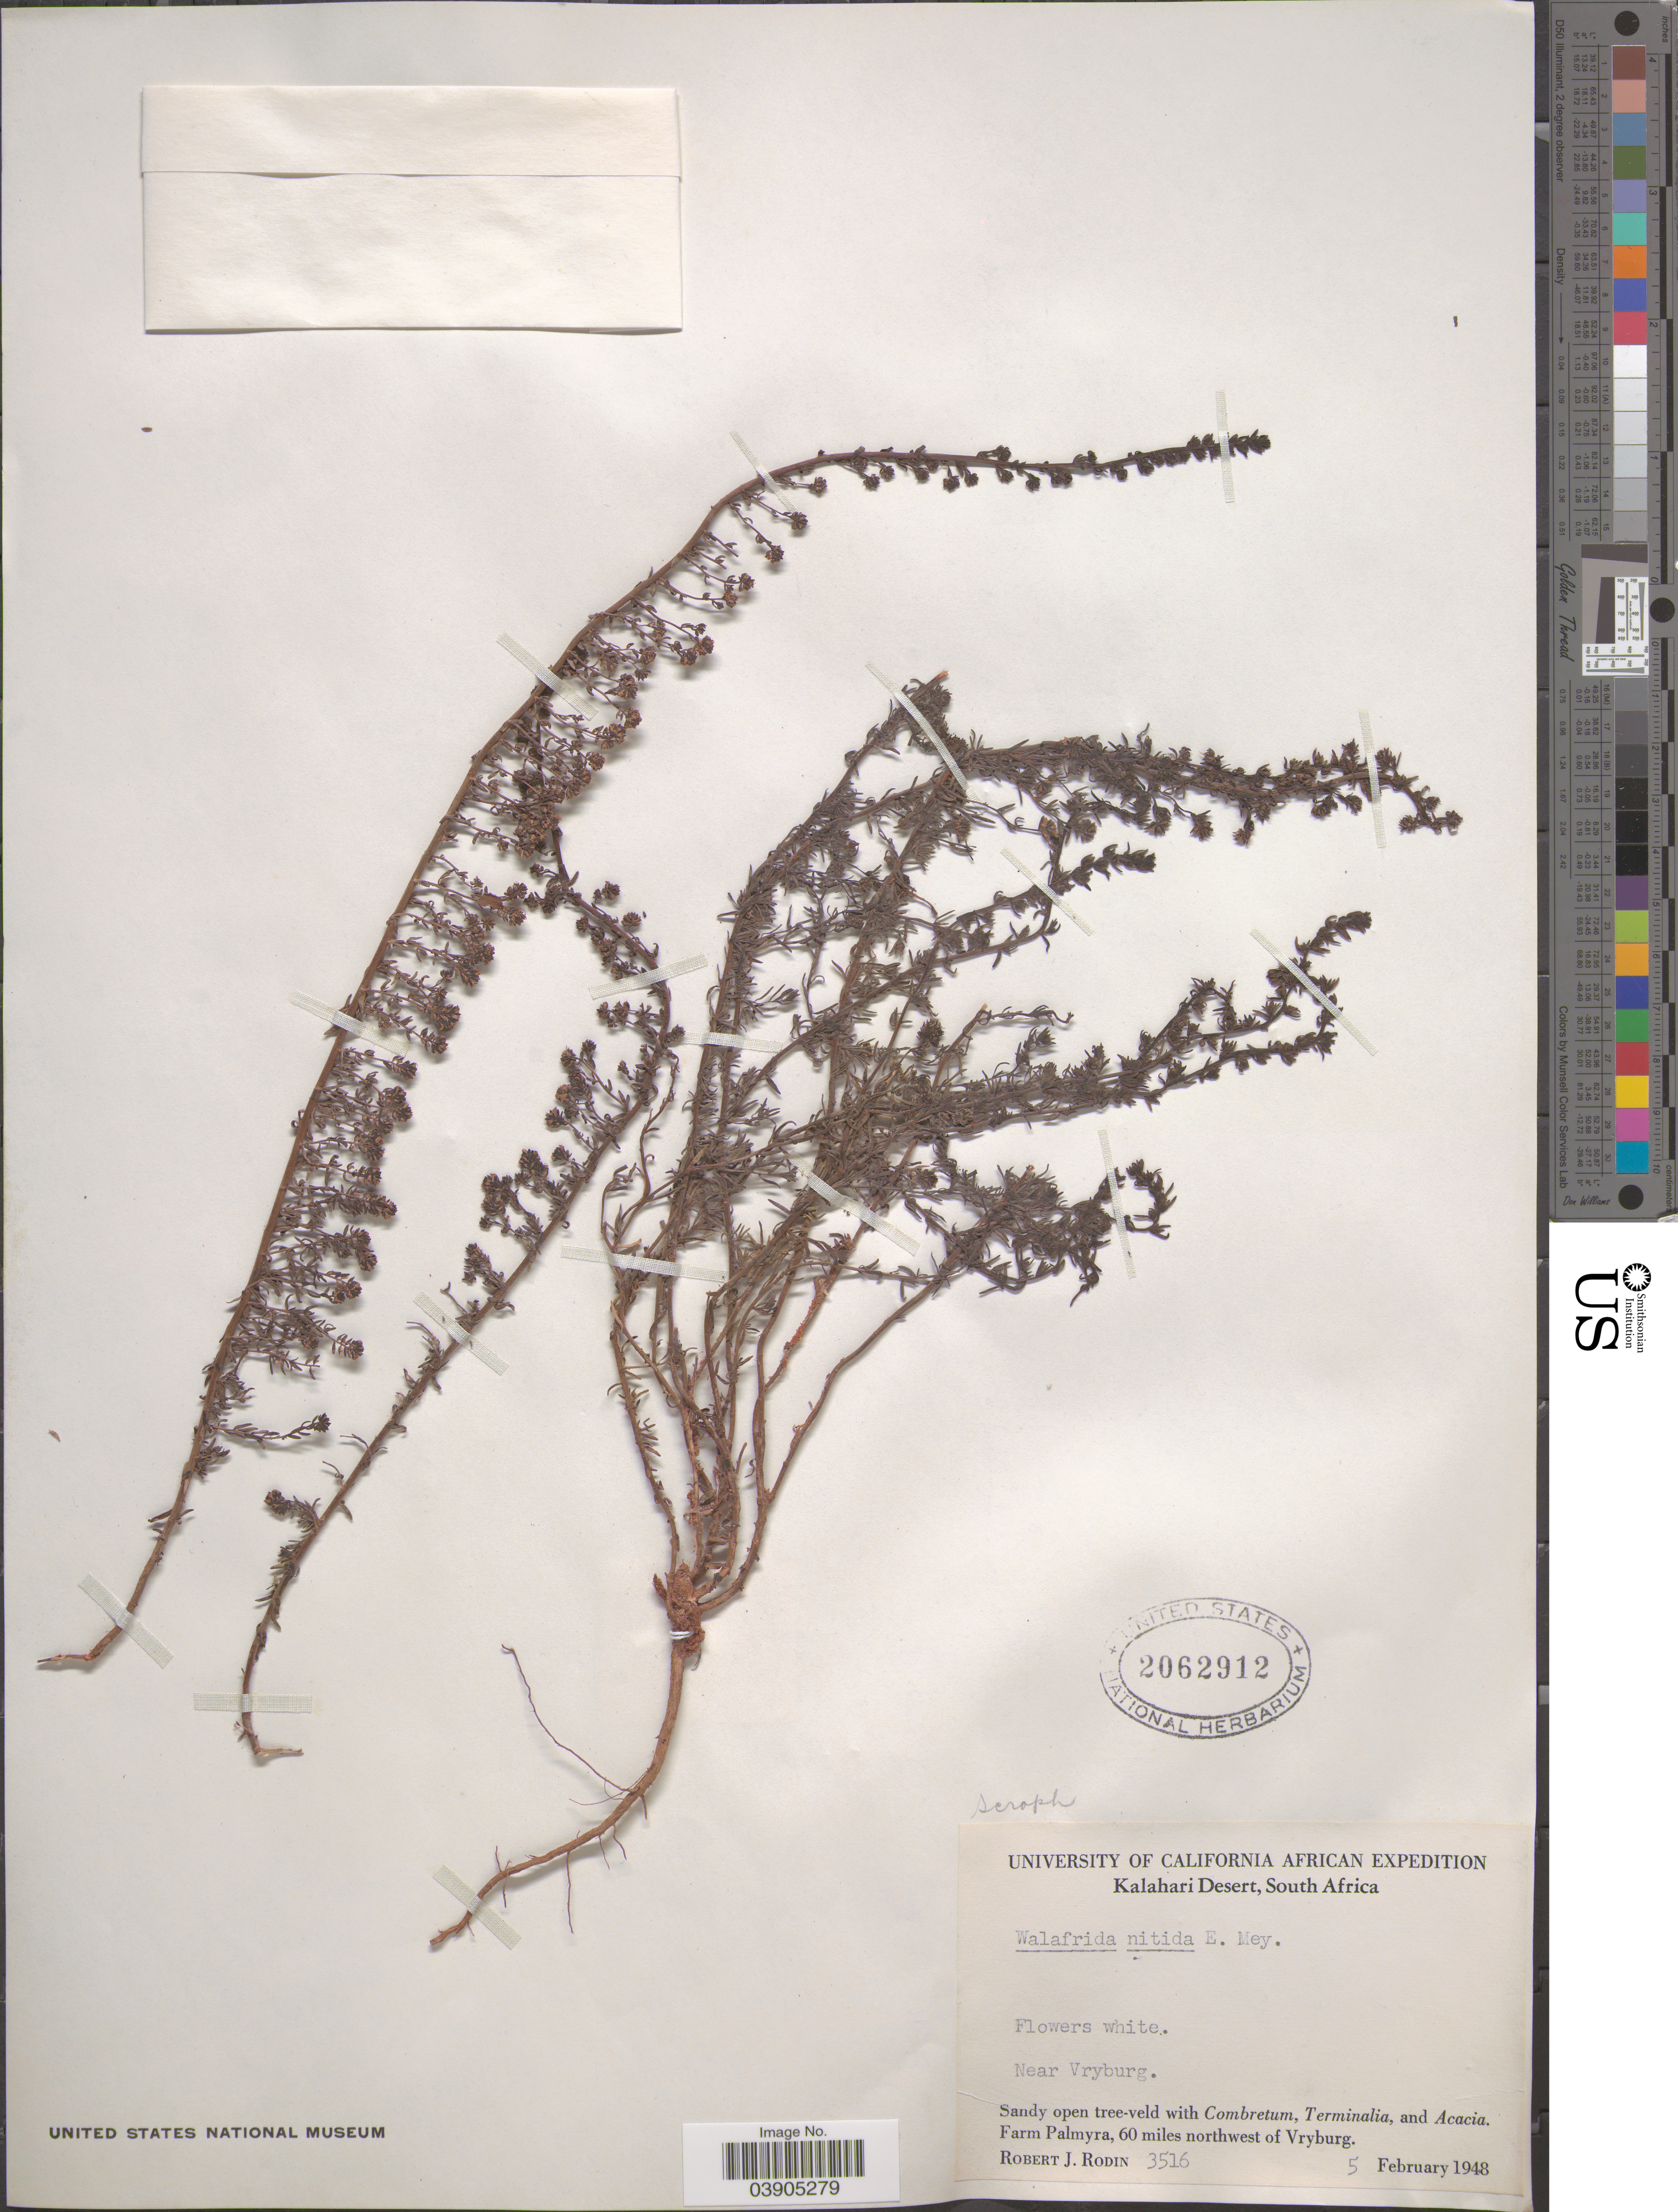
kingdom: Plantae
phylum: Tracheophyta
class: Magnoliopsida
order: Lamiales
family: Scrophulariaceae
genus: Selago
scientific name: Selago myrtifolia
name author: Rchb.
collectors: R. J. Rodin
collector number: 3516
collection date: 1948-02-05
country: South Africa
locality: Kalahari Desert. Near Vryburg. Farm Palmyra, 60 miles northwest of Vryburg.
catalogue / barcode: US 2062912